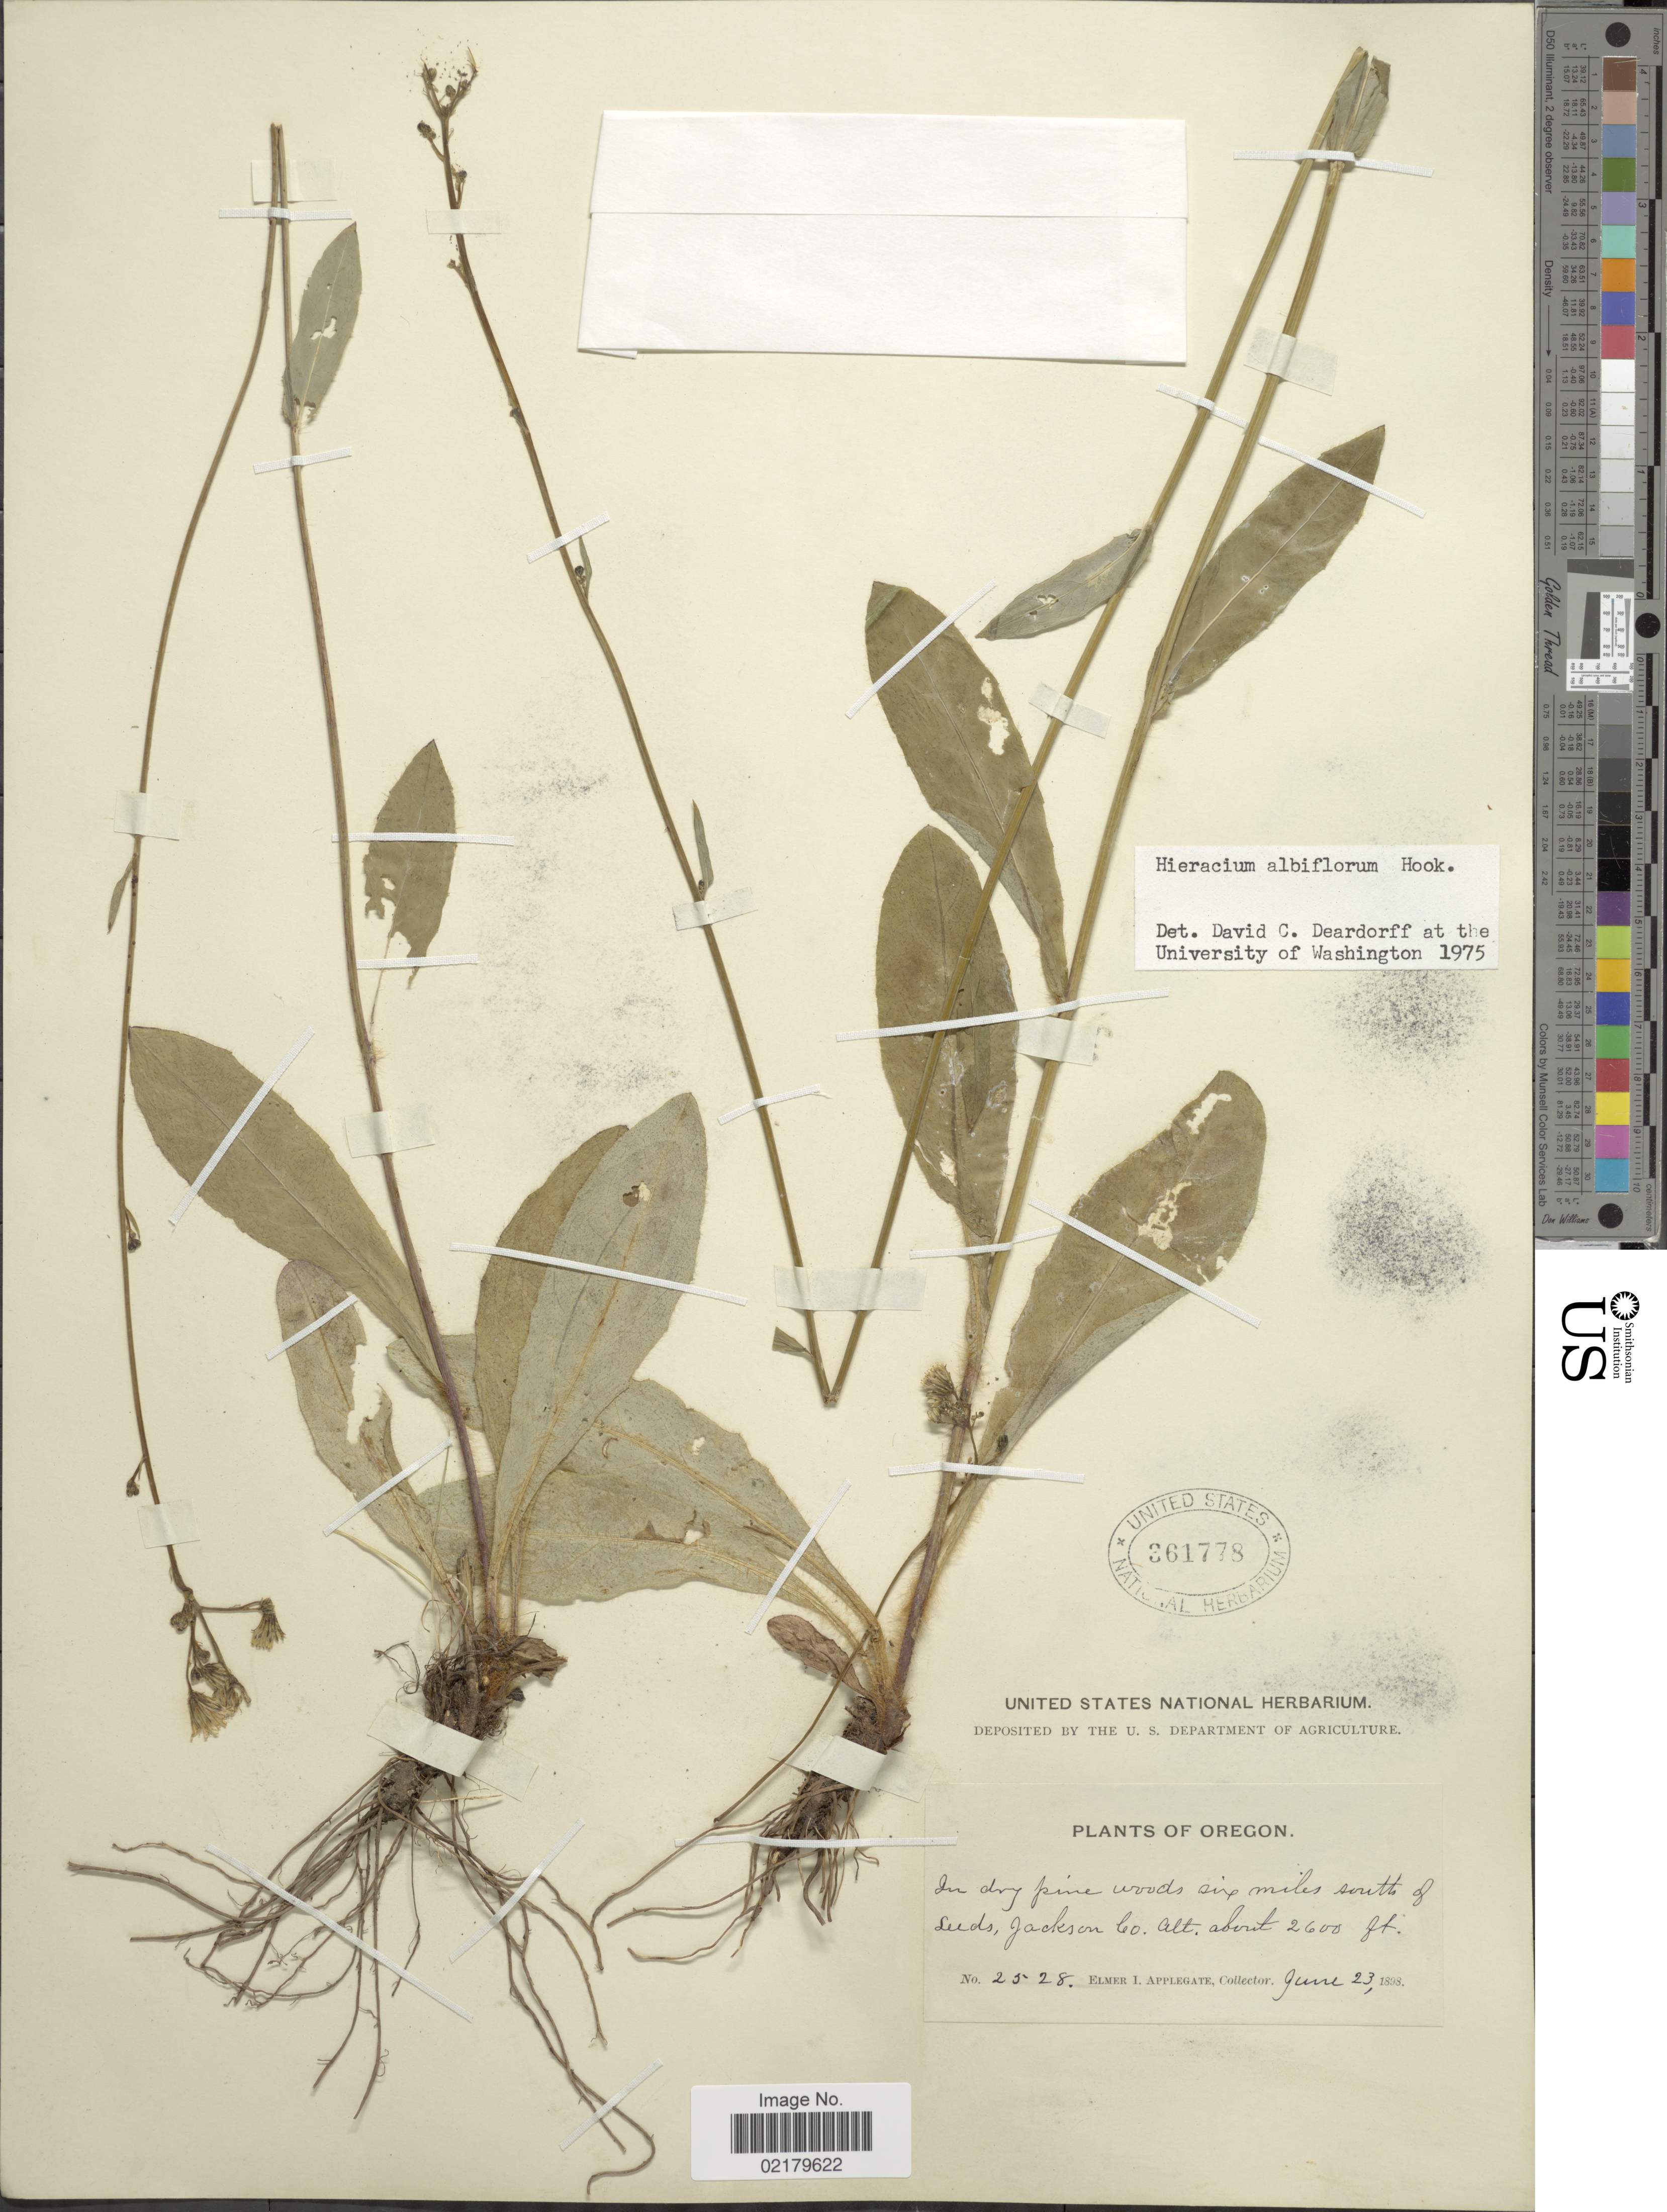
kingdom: Plantae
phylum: Tracheophyta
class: Magnoliopsida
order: Asterales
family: Asteraceae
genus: Hieracium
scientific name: Hieracium albiflorum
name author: Hook.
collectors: E. I. Applegate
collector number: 2528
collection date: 1898-06-23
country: United States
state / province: Oregon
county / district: Jackson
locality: In dry pine woods six miles south of Leeds, Jackson Co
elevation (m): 792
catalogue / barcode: US 361778